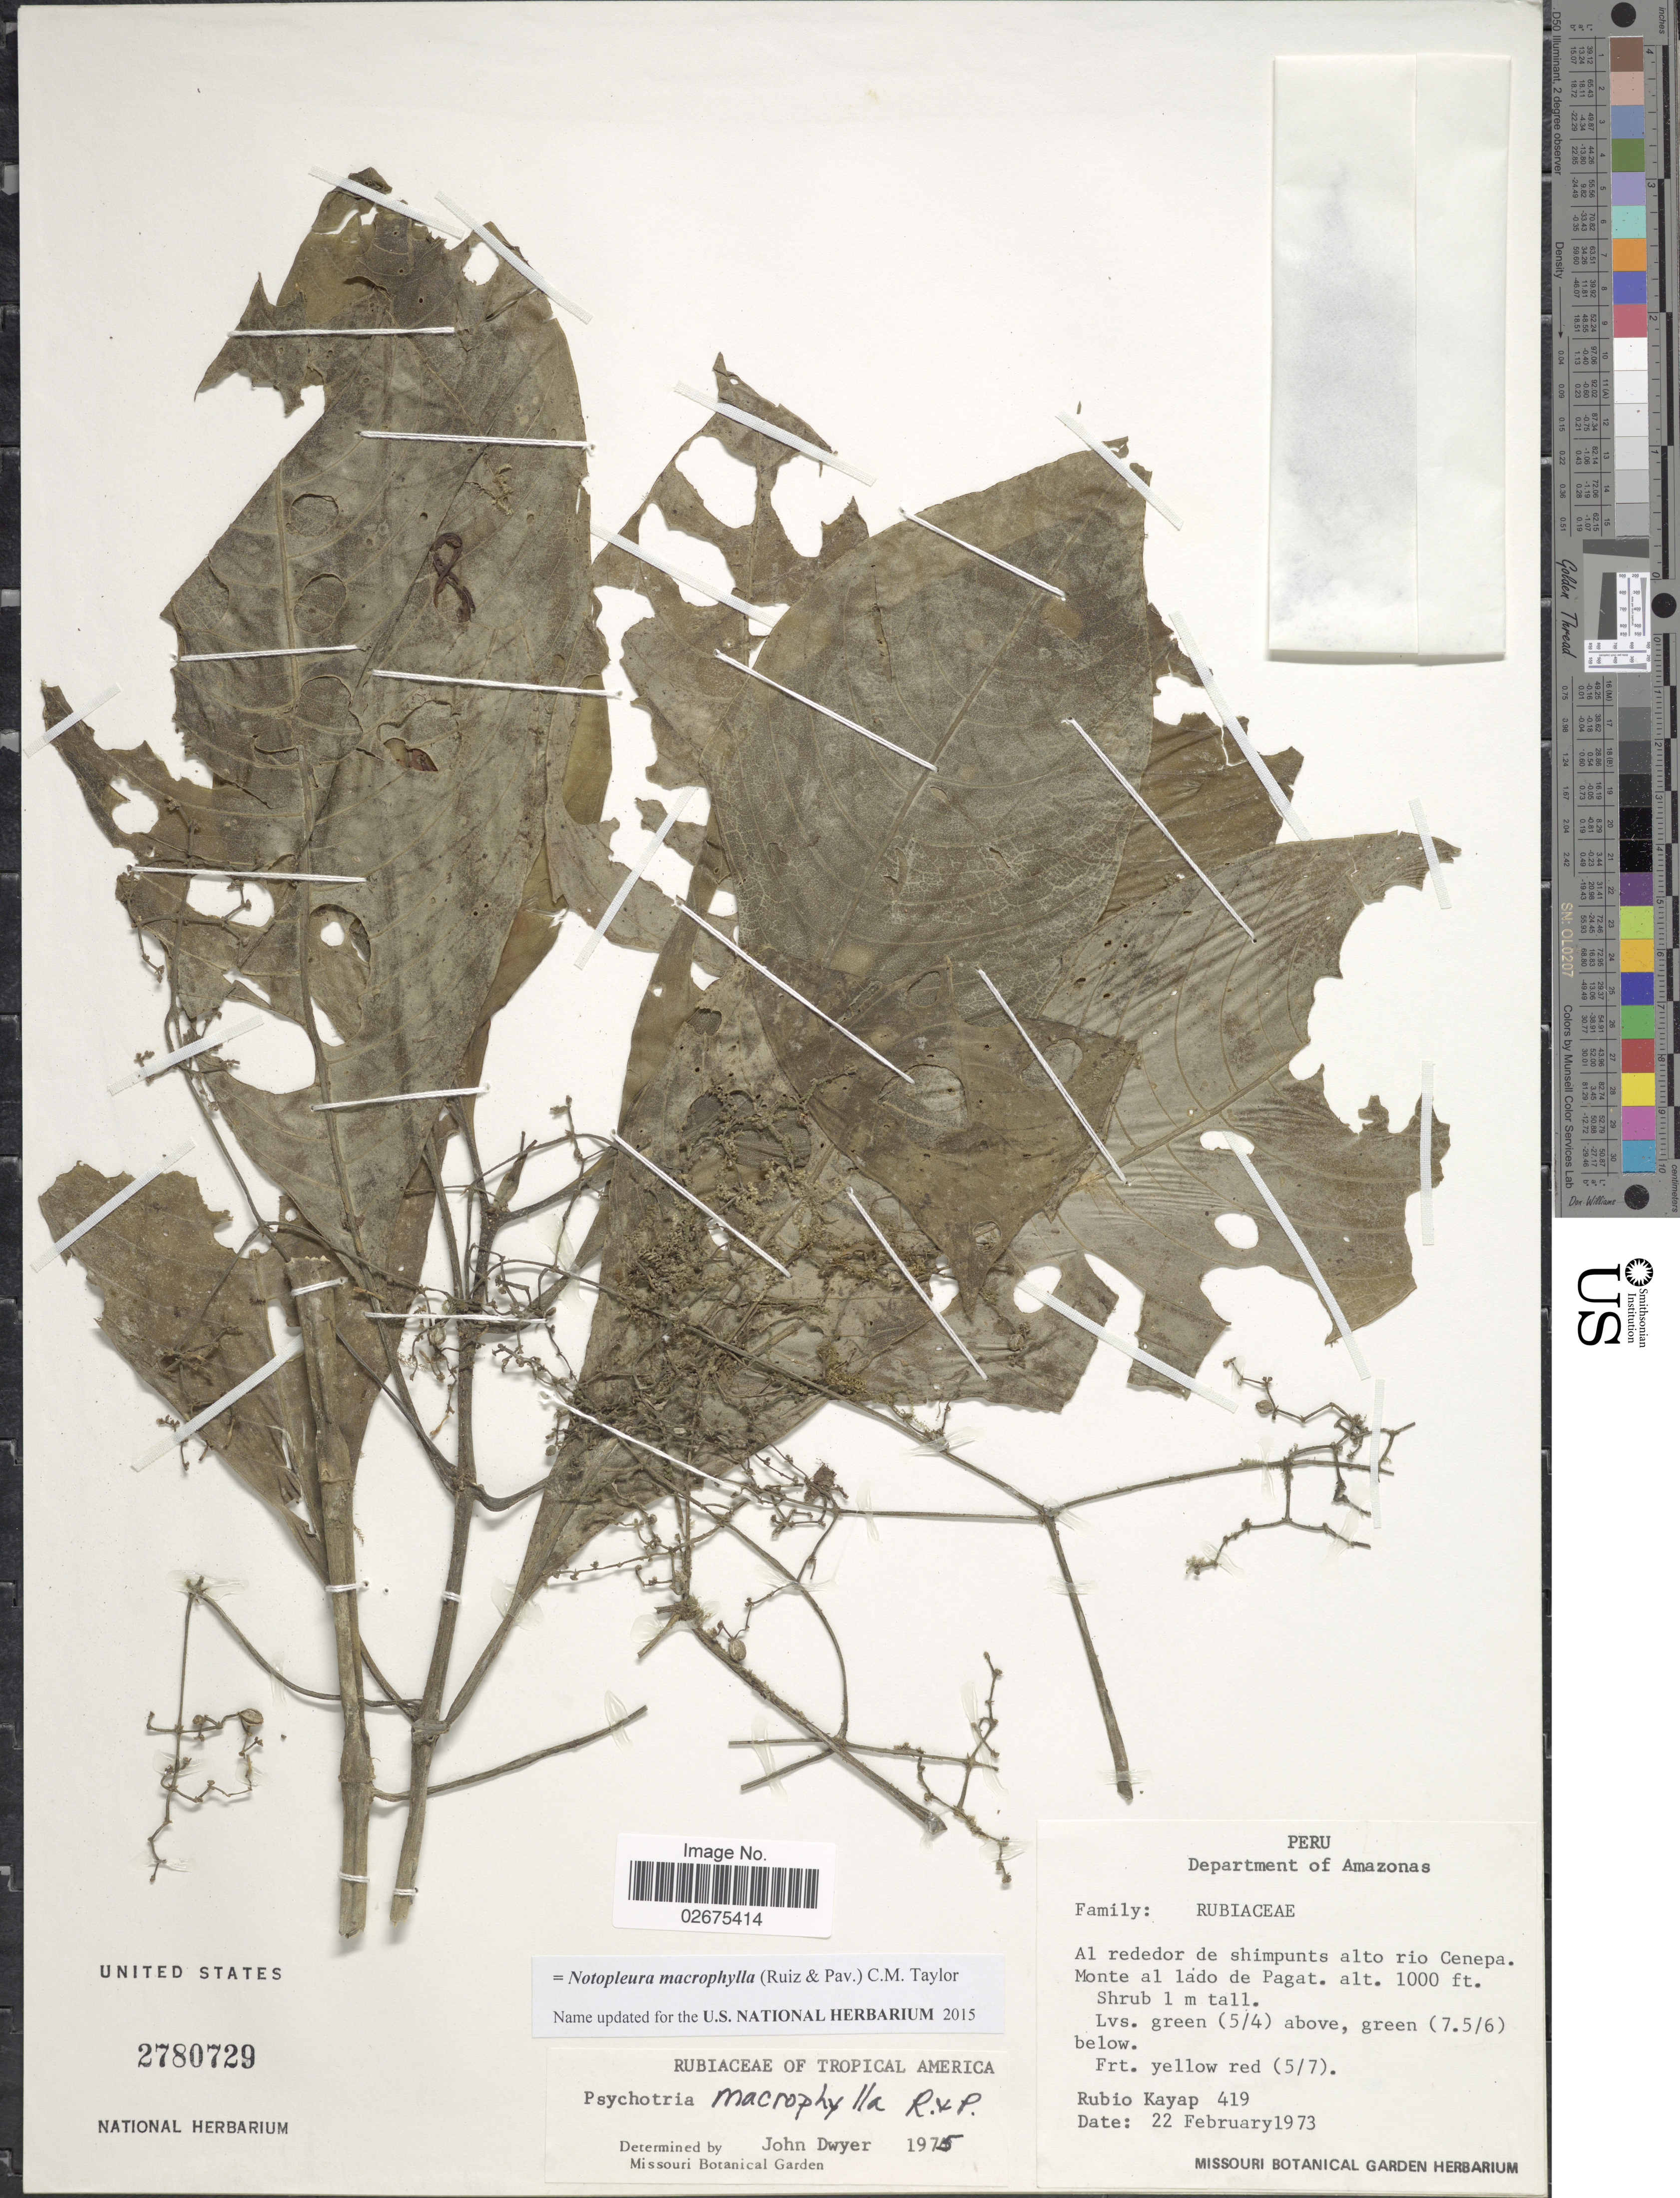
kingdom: Plantae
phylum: Tracheophyta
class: Magnoliopsida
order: Gentianales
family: Rubiaceae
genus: Notopleura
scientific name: Notopleura macrophylla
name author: (Ruiz & Pav.) C.M. Taylor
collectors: R. Kayap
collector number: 419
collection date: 1973-02-22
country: Peru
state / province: Amazonas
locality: Al rededor de shimpunts alto rio Cenepa. Monte al lado de Pagat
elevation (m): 305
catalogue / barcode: US 2780729